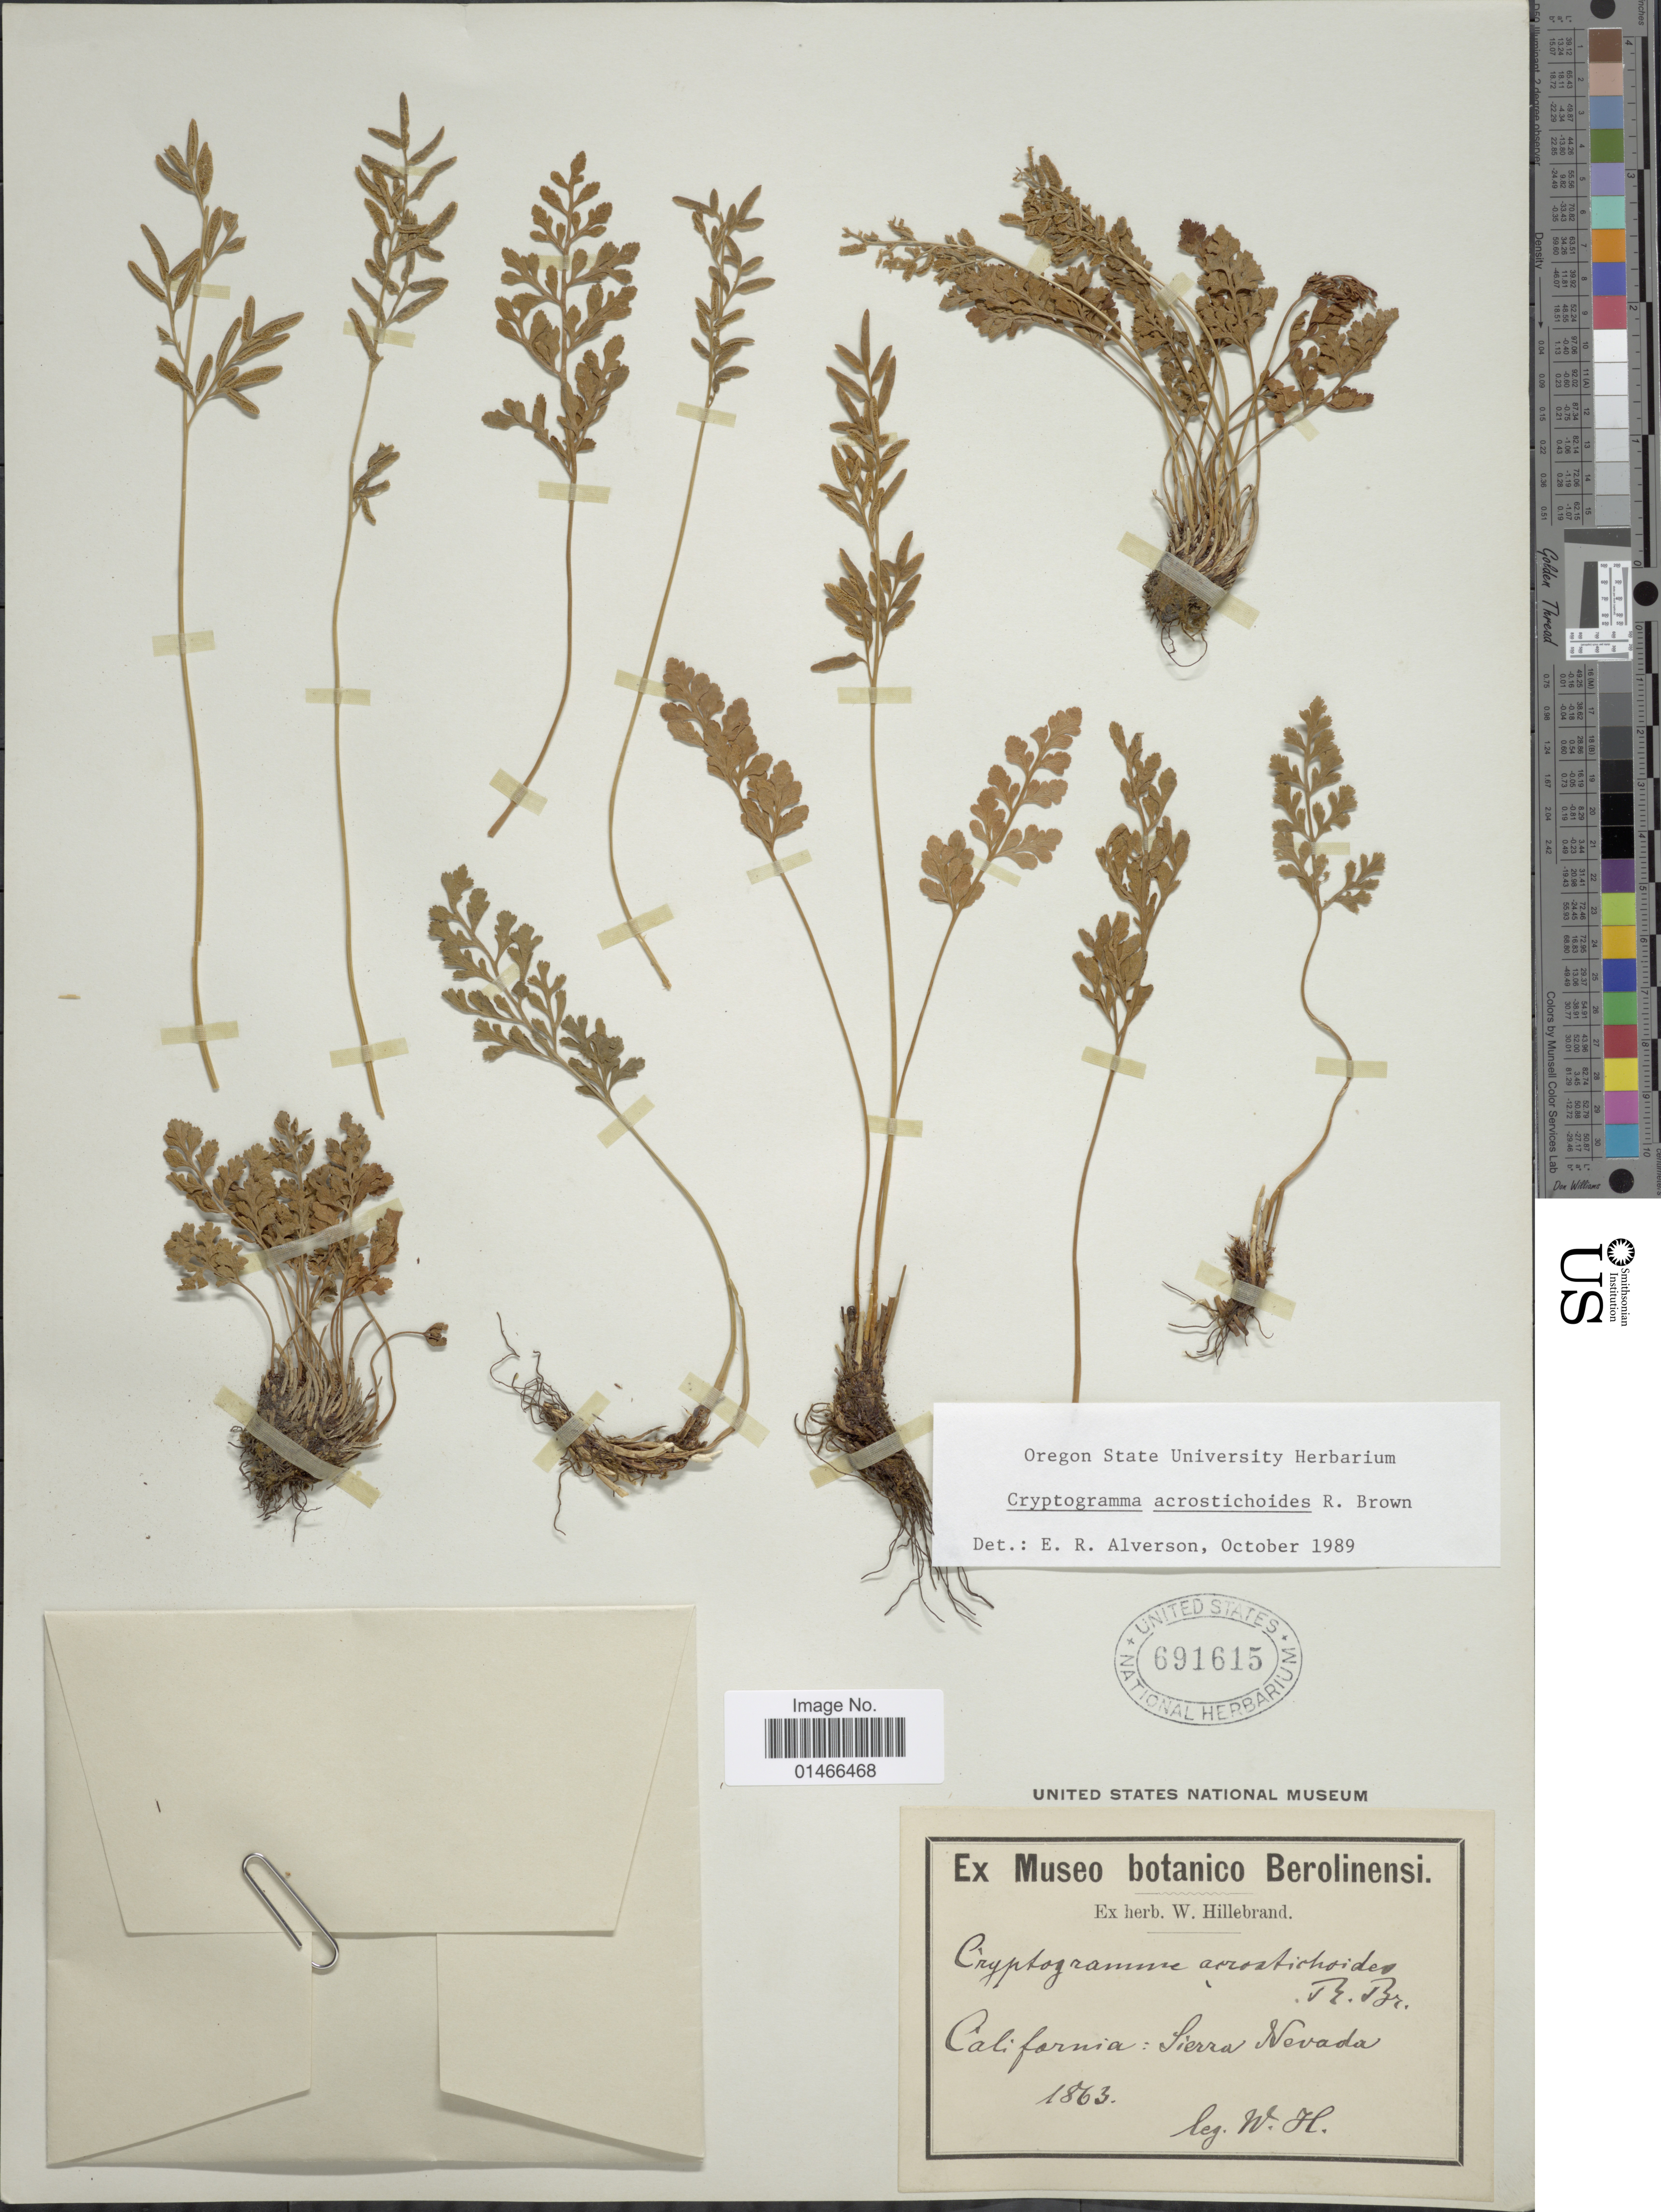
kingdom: Plantae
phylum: Tracheophyta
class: Polypodiopsida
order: Polypodiales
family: Pteridaceae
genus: Cryptogramma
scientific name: Cryptogramma acrostichoides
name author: R. Br.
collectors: W. Hillebrand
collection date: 1863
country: United States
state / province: California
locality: Sierra Nevada.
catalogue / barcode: US 691615